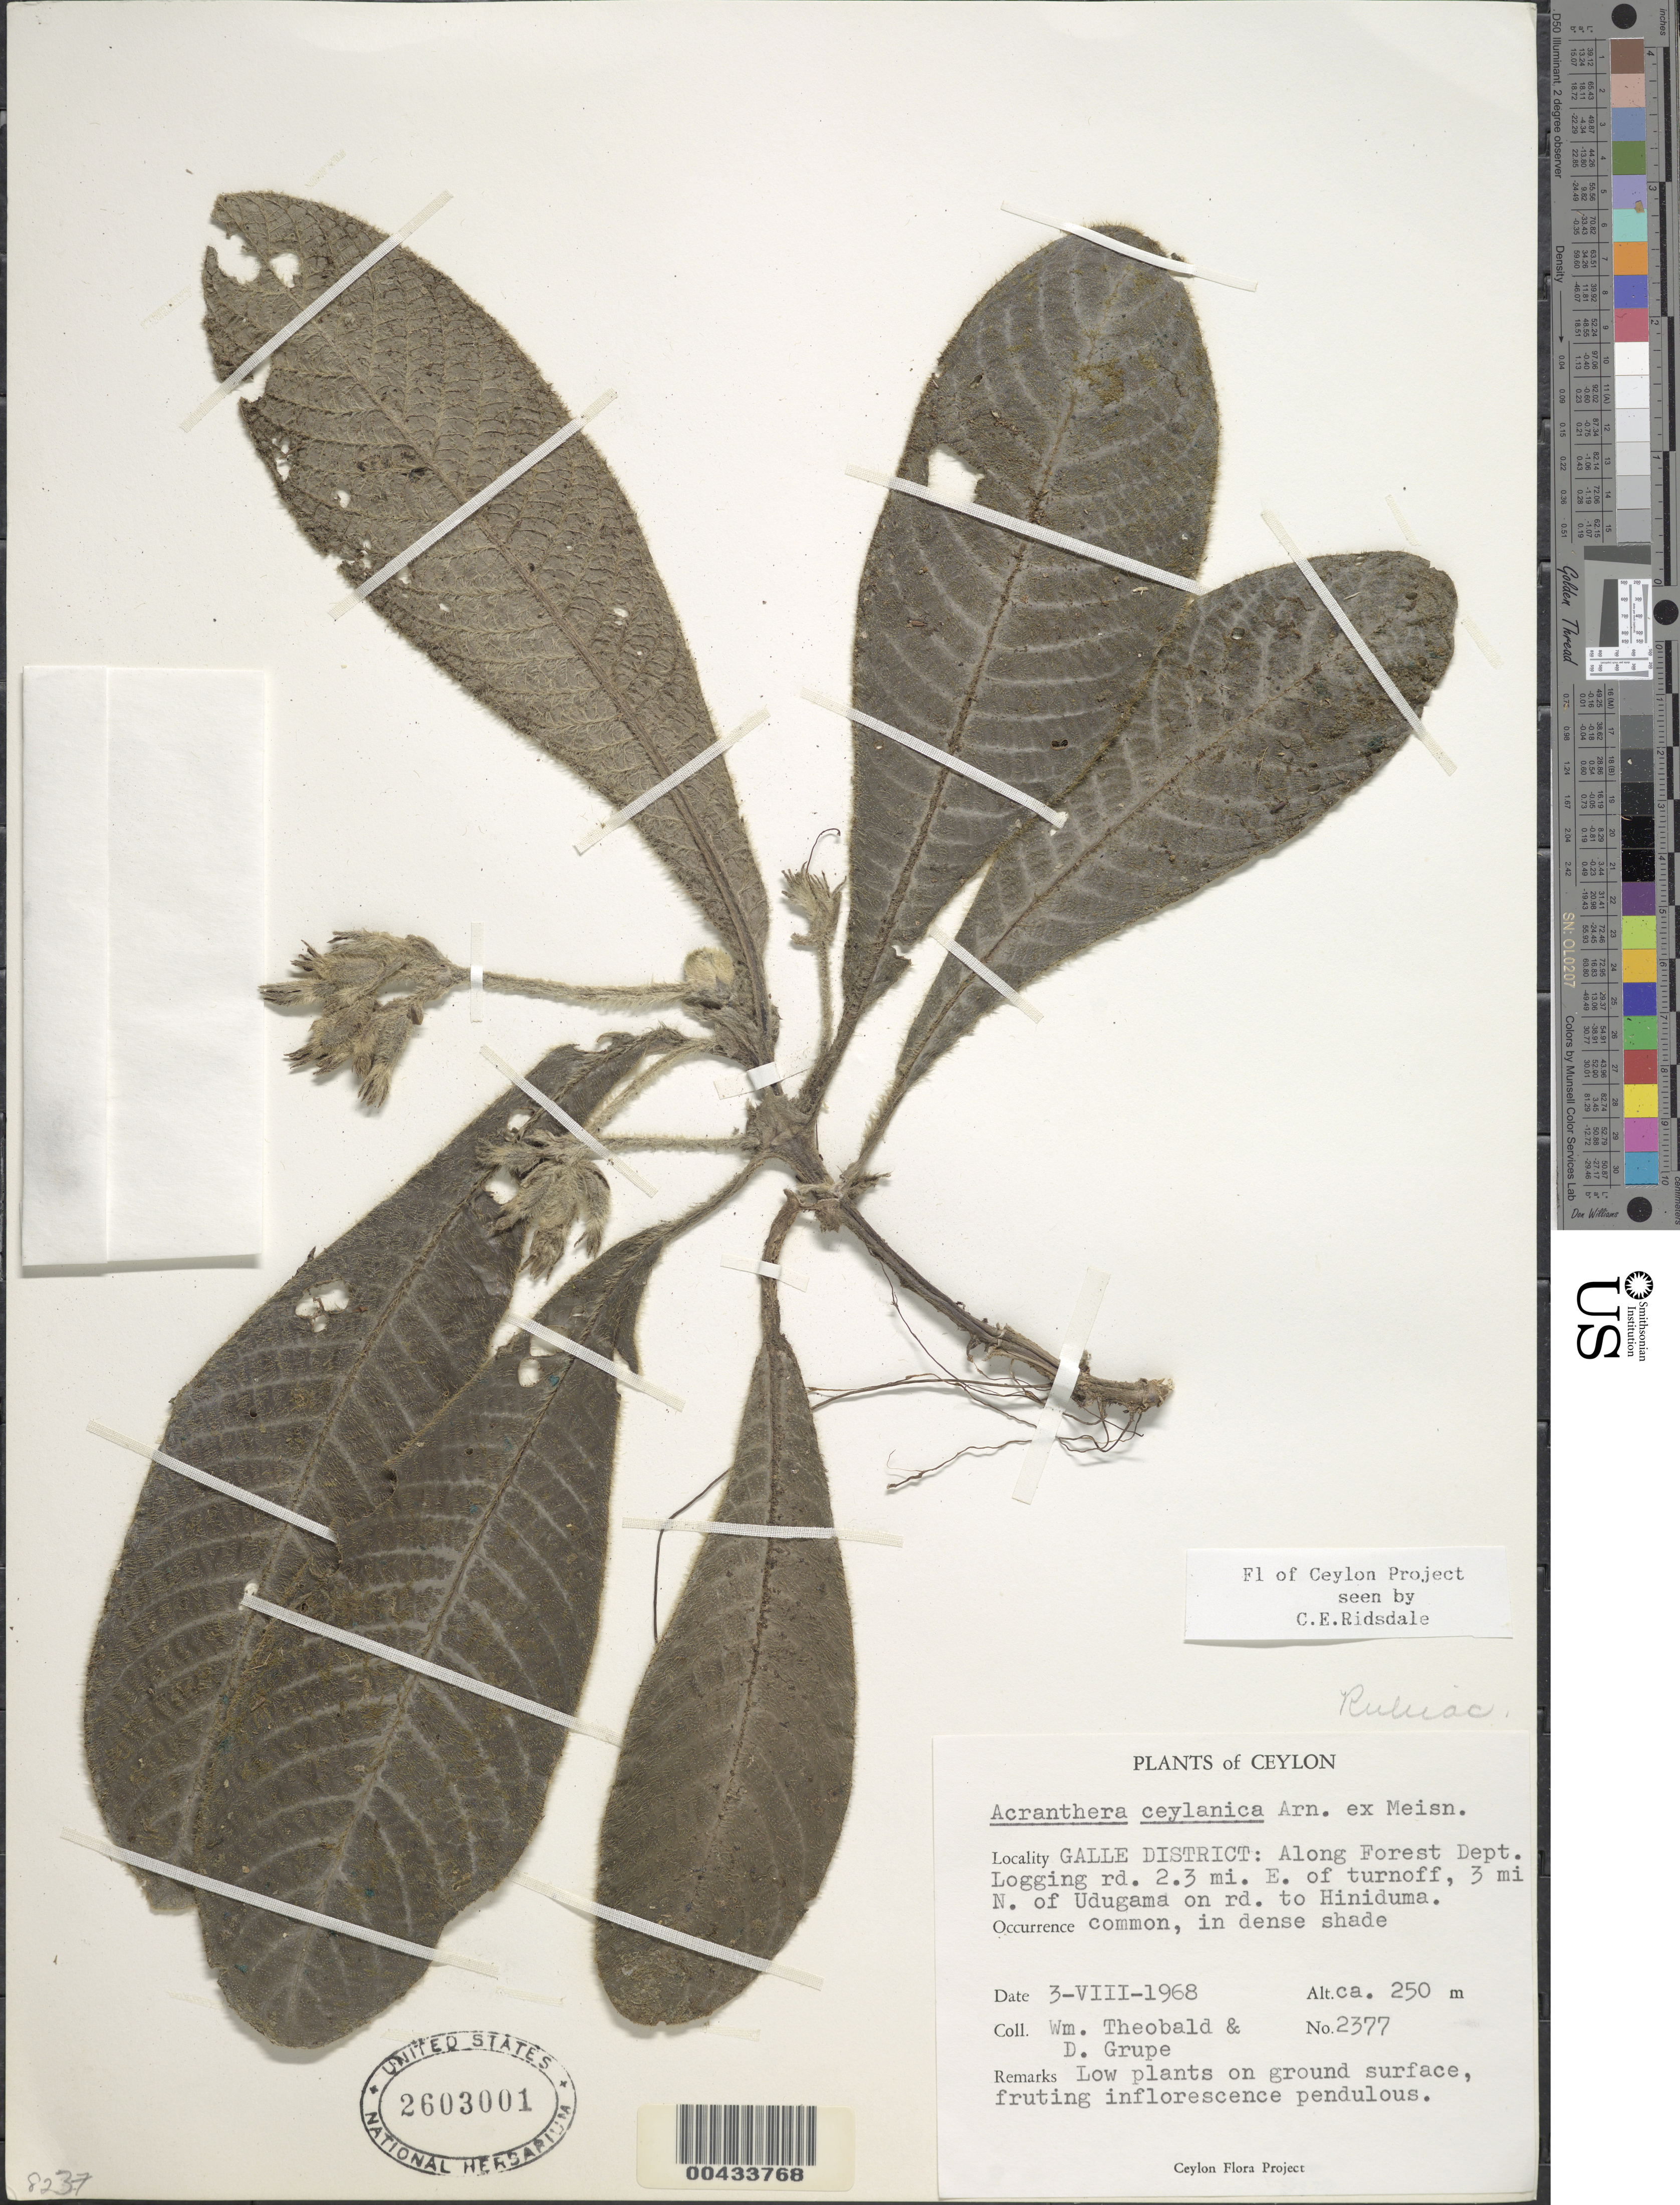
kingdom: Plantae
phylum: Tracheophyta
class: Magnoliopsida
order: Gentianales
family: Rubiaceae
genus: Acranthera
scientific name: Acranthera ceylanica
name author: Arn. ex Meisn.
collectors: W. Theobald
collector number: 2377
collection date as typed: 03 Aug 1968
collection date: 1968-08-03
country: Sri Lanka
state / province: Southern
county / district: Galle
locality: Along Forest Dept. logging rd, 2.3 mi E of turnoff, 3 mi N of Udugama on rd to Hiniduma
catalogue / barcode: US 2603001